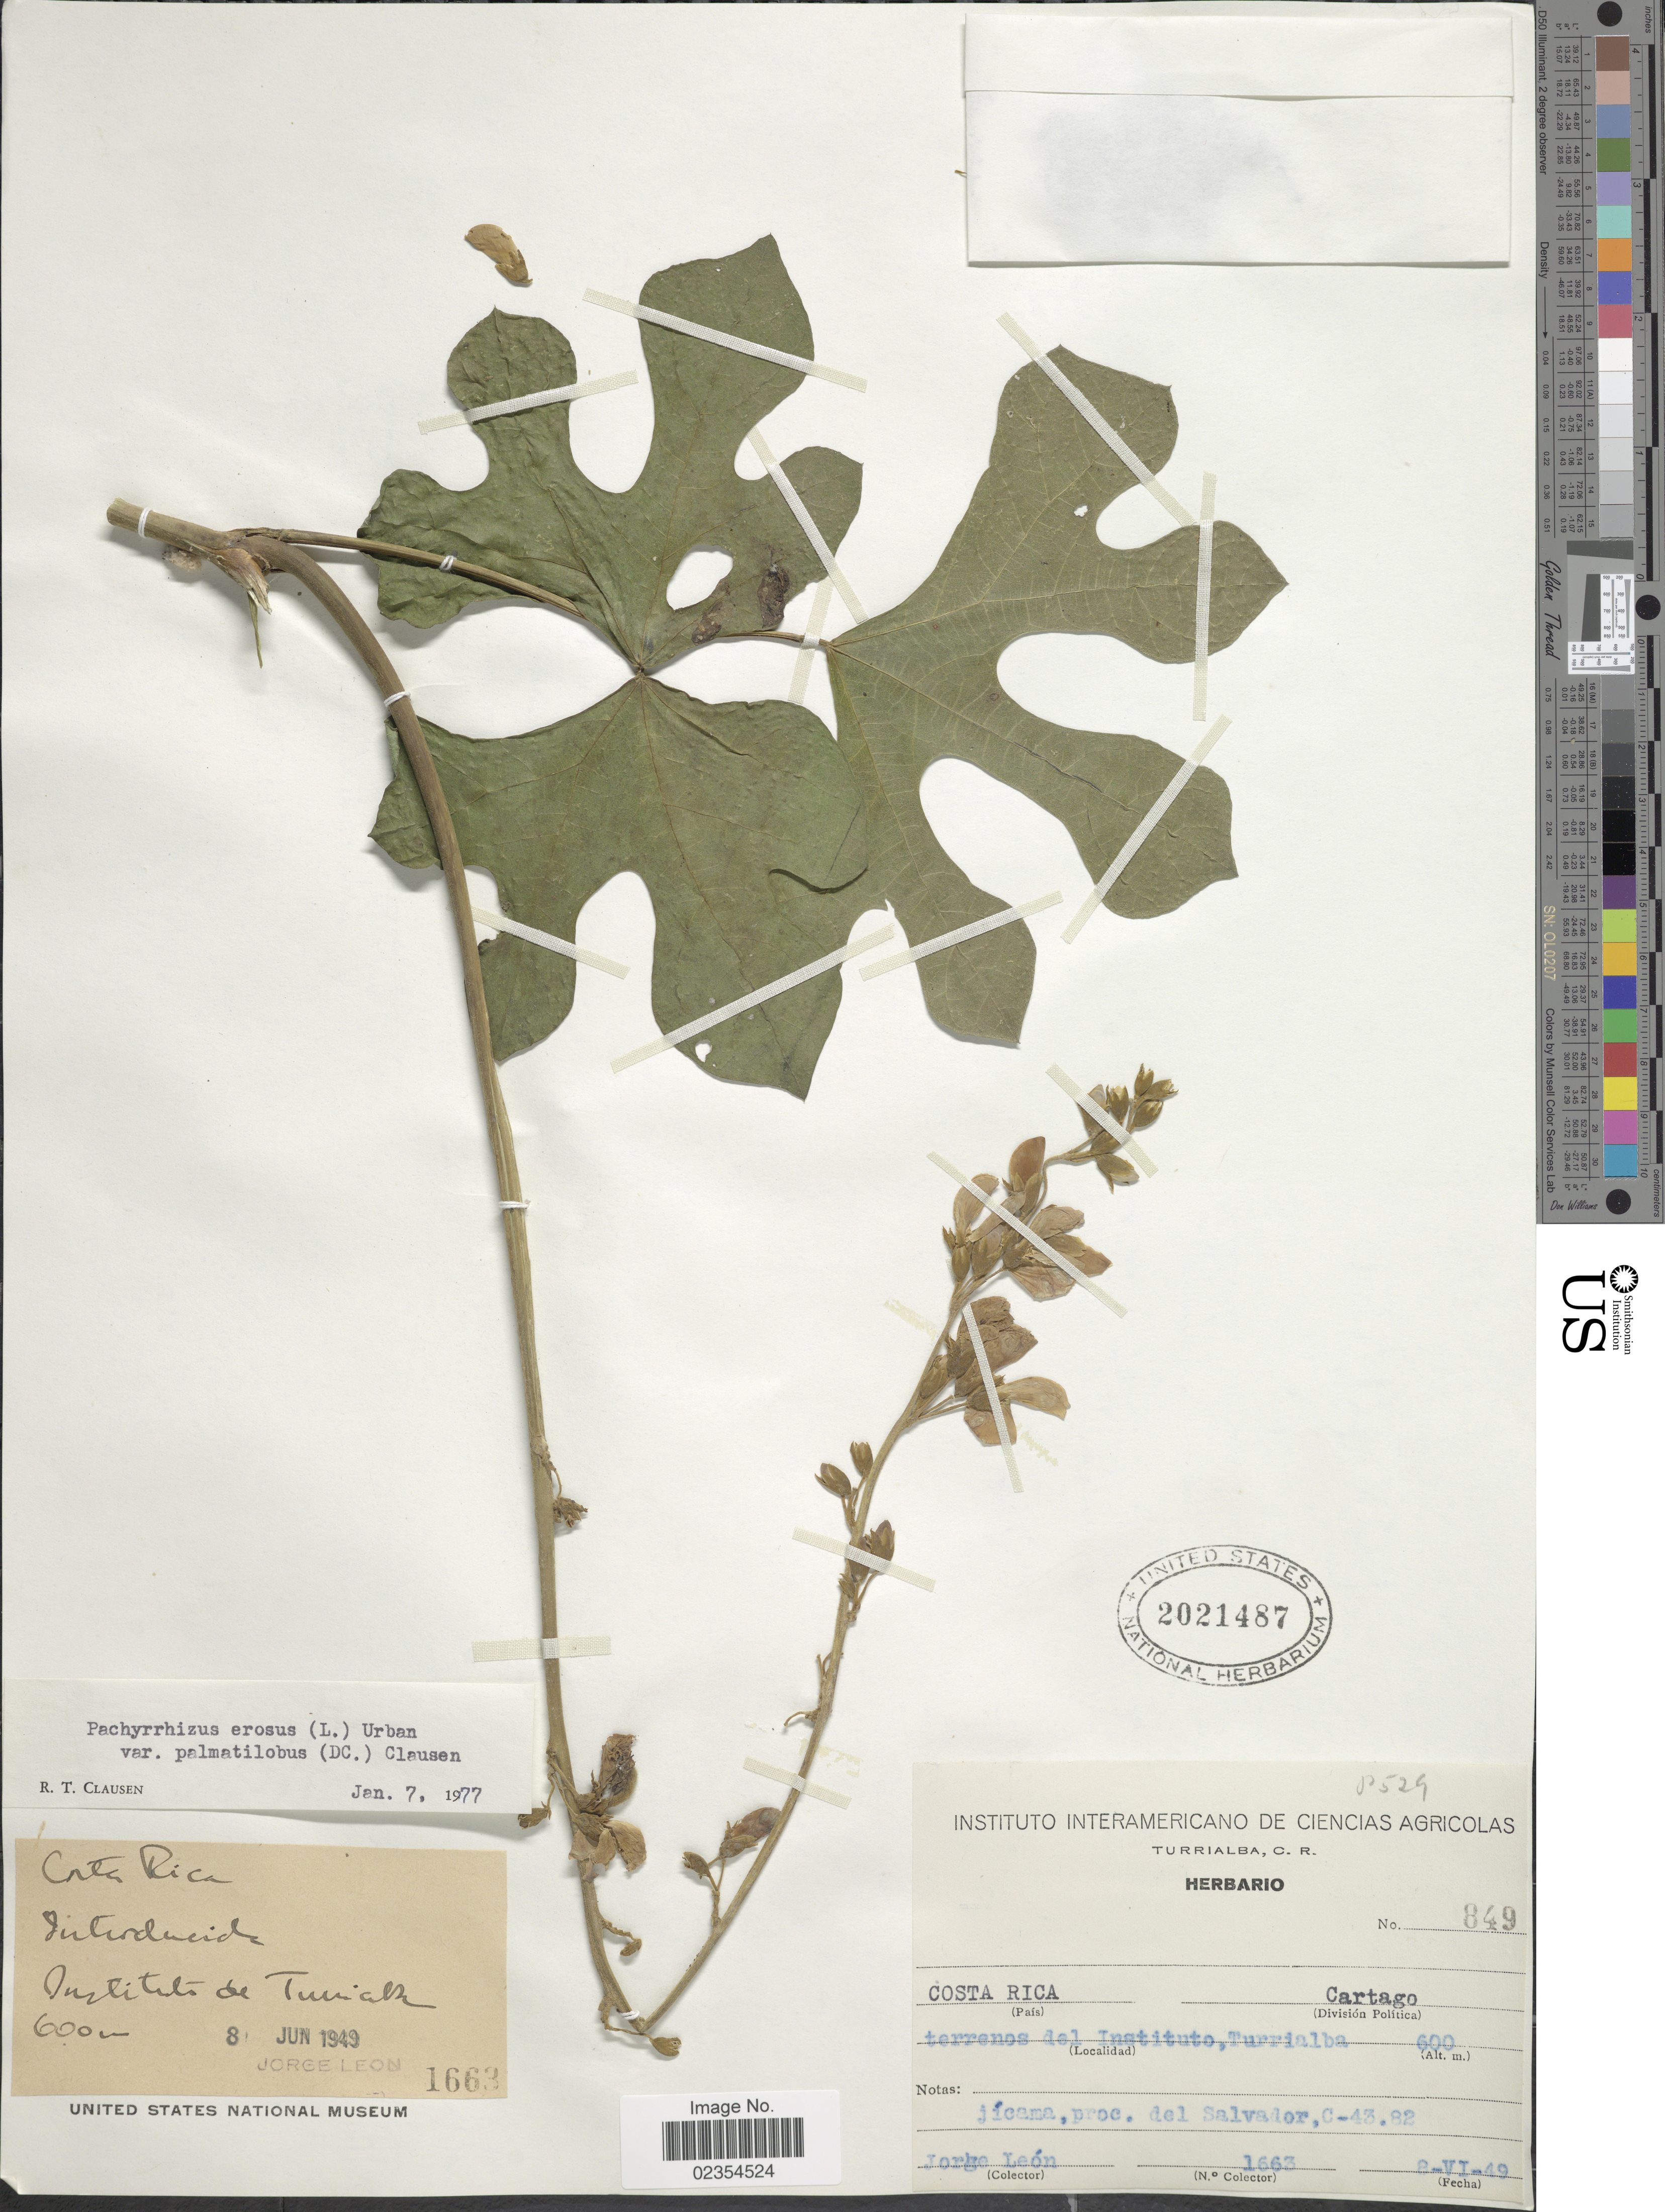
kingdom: Plantae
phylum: Tracheophyta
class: Magnoliopsida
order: Fabales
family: Fabaceae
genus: Pachyrhizus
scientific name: Pachyrhizus erosus var. palmatilobus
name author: (L.) Urb.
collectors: J. León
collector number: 1663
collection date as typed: Transcribed d/m/y: 2/6/49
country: Costa Rica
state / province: Cartago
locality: Terrenos del Instituto, Turrialba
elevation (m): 600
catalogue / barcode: US 2021487